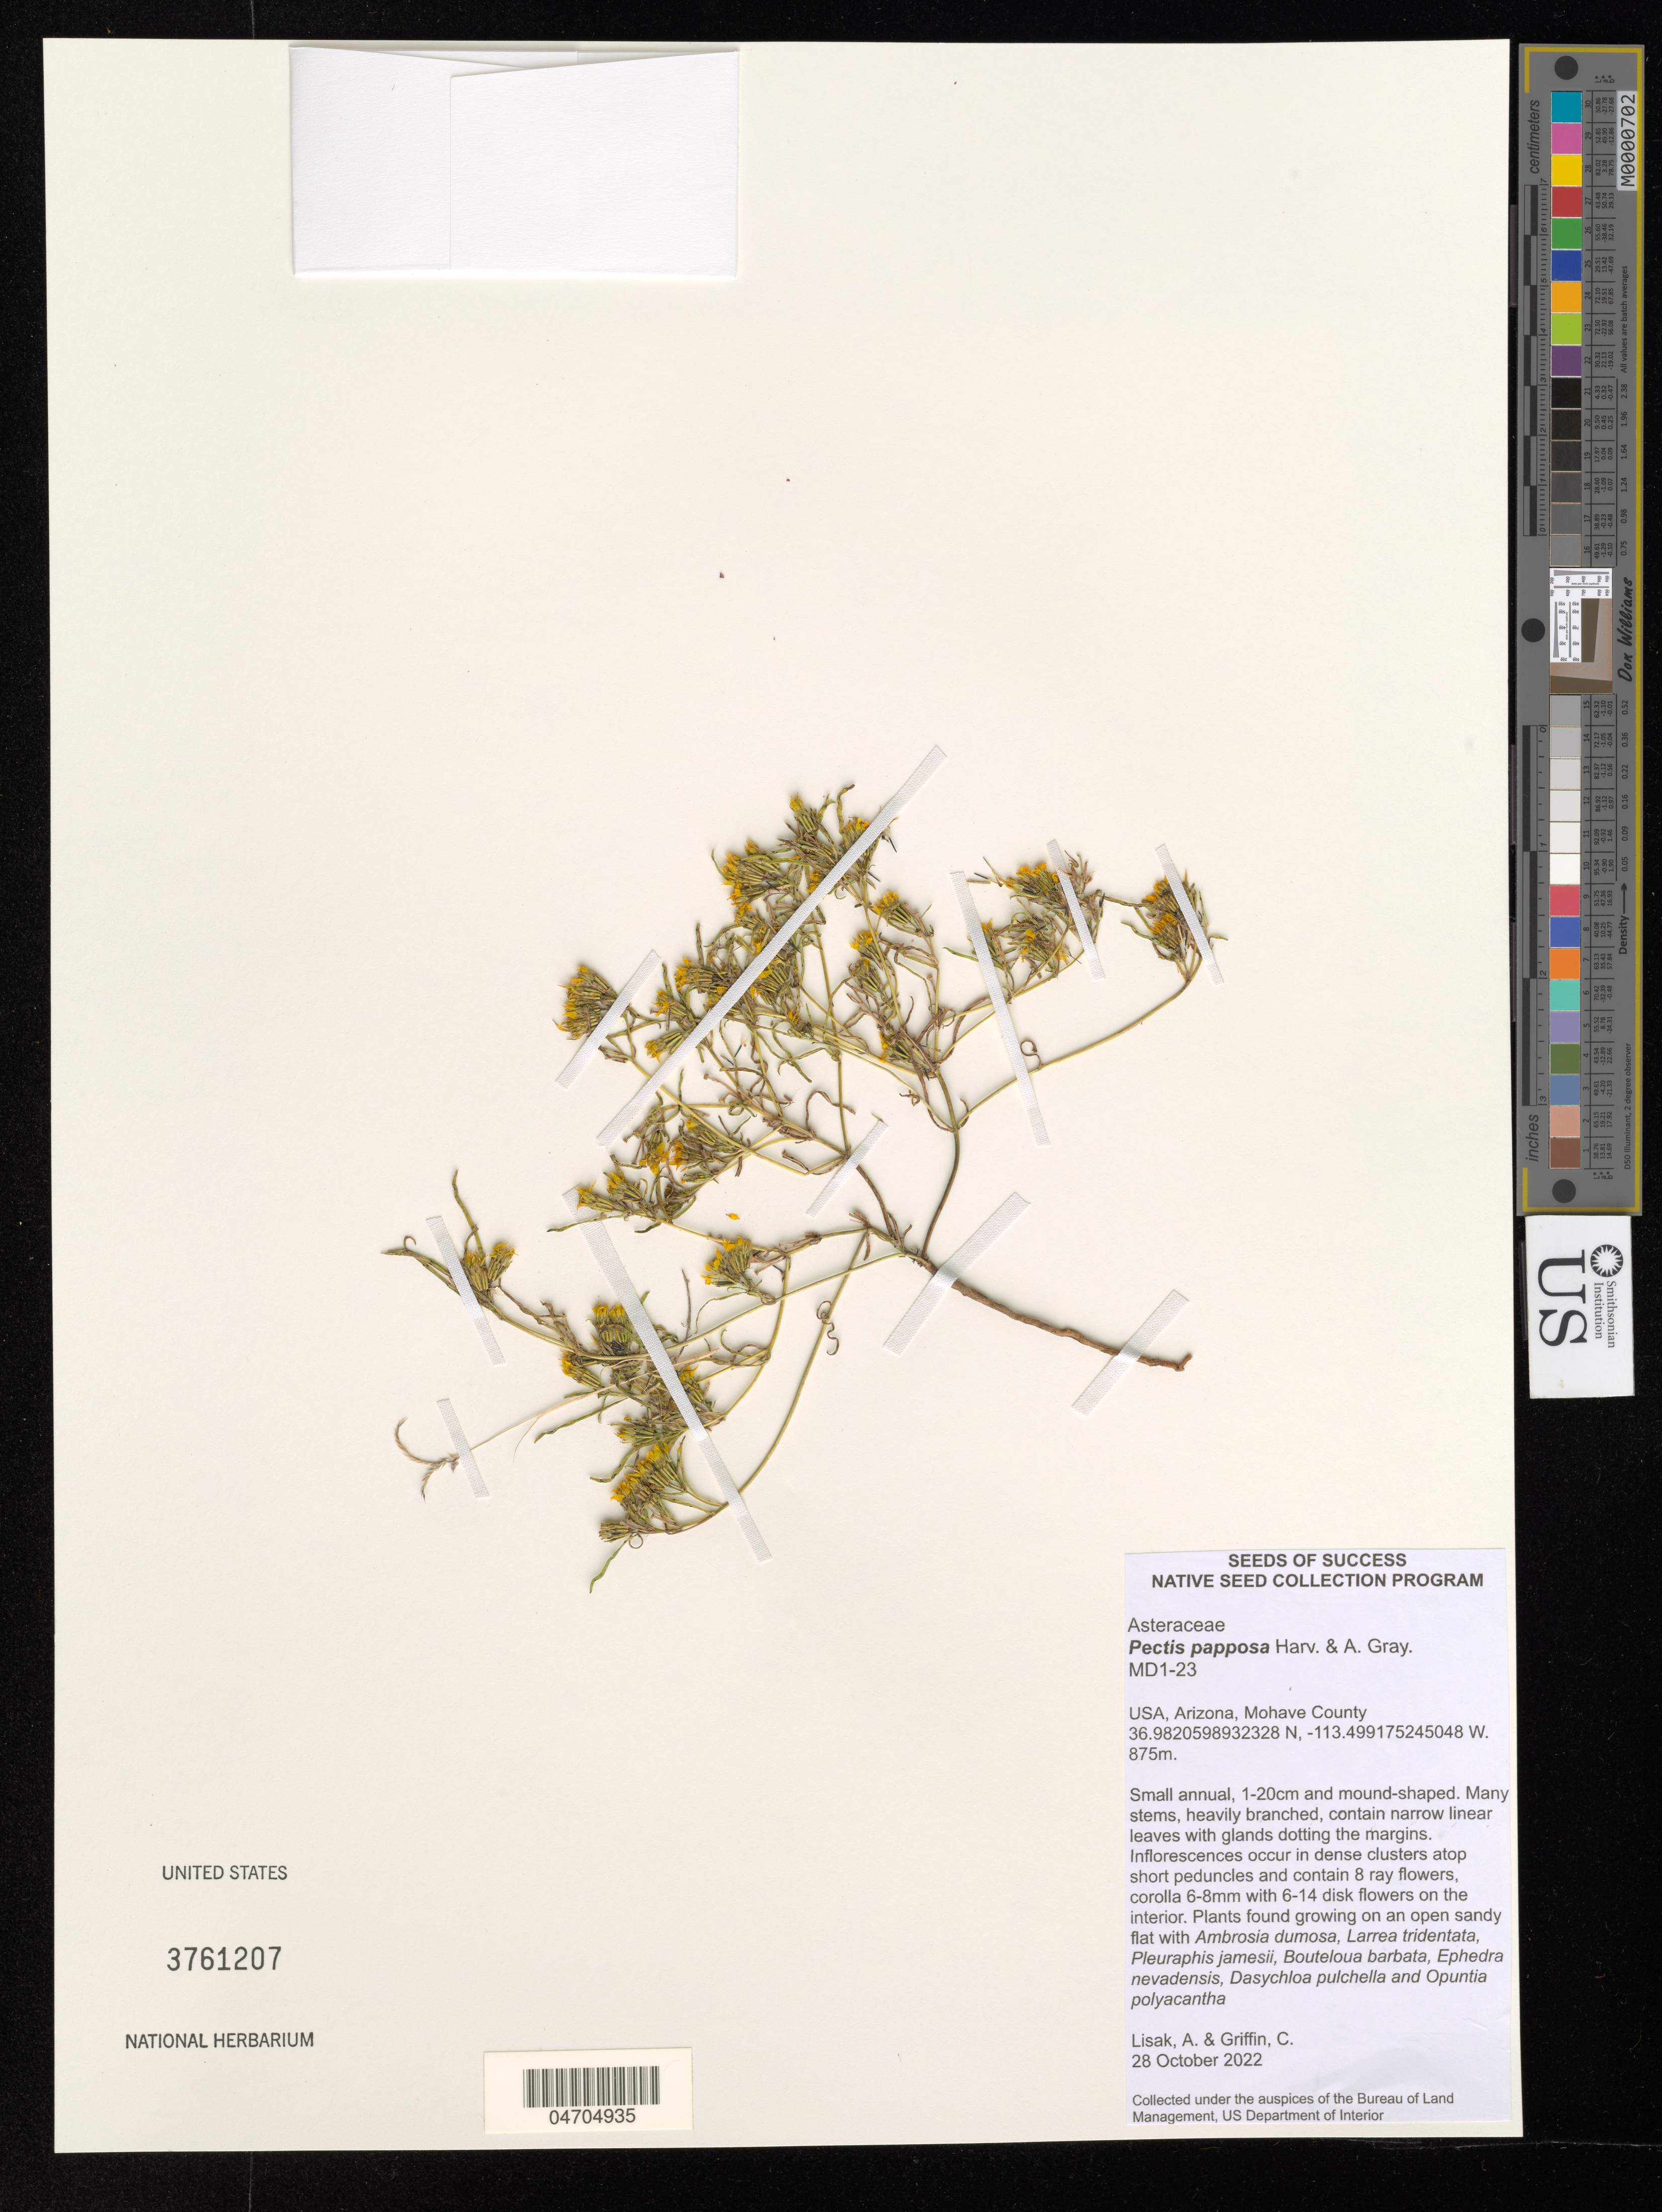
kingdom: Plantae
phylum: Tracheophyta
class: Magnoliopsida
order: Asterales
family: Asteraceae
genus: Pectis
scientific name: Pectis papposa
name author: Harv. & A. Gray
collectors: A. Lisak & C. Griffin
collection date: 2022-10-28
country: United States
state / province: Arizona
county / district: Mohave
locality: Mohave County.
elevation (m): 875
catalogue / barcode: US 3761207